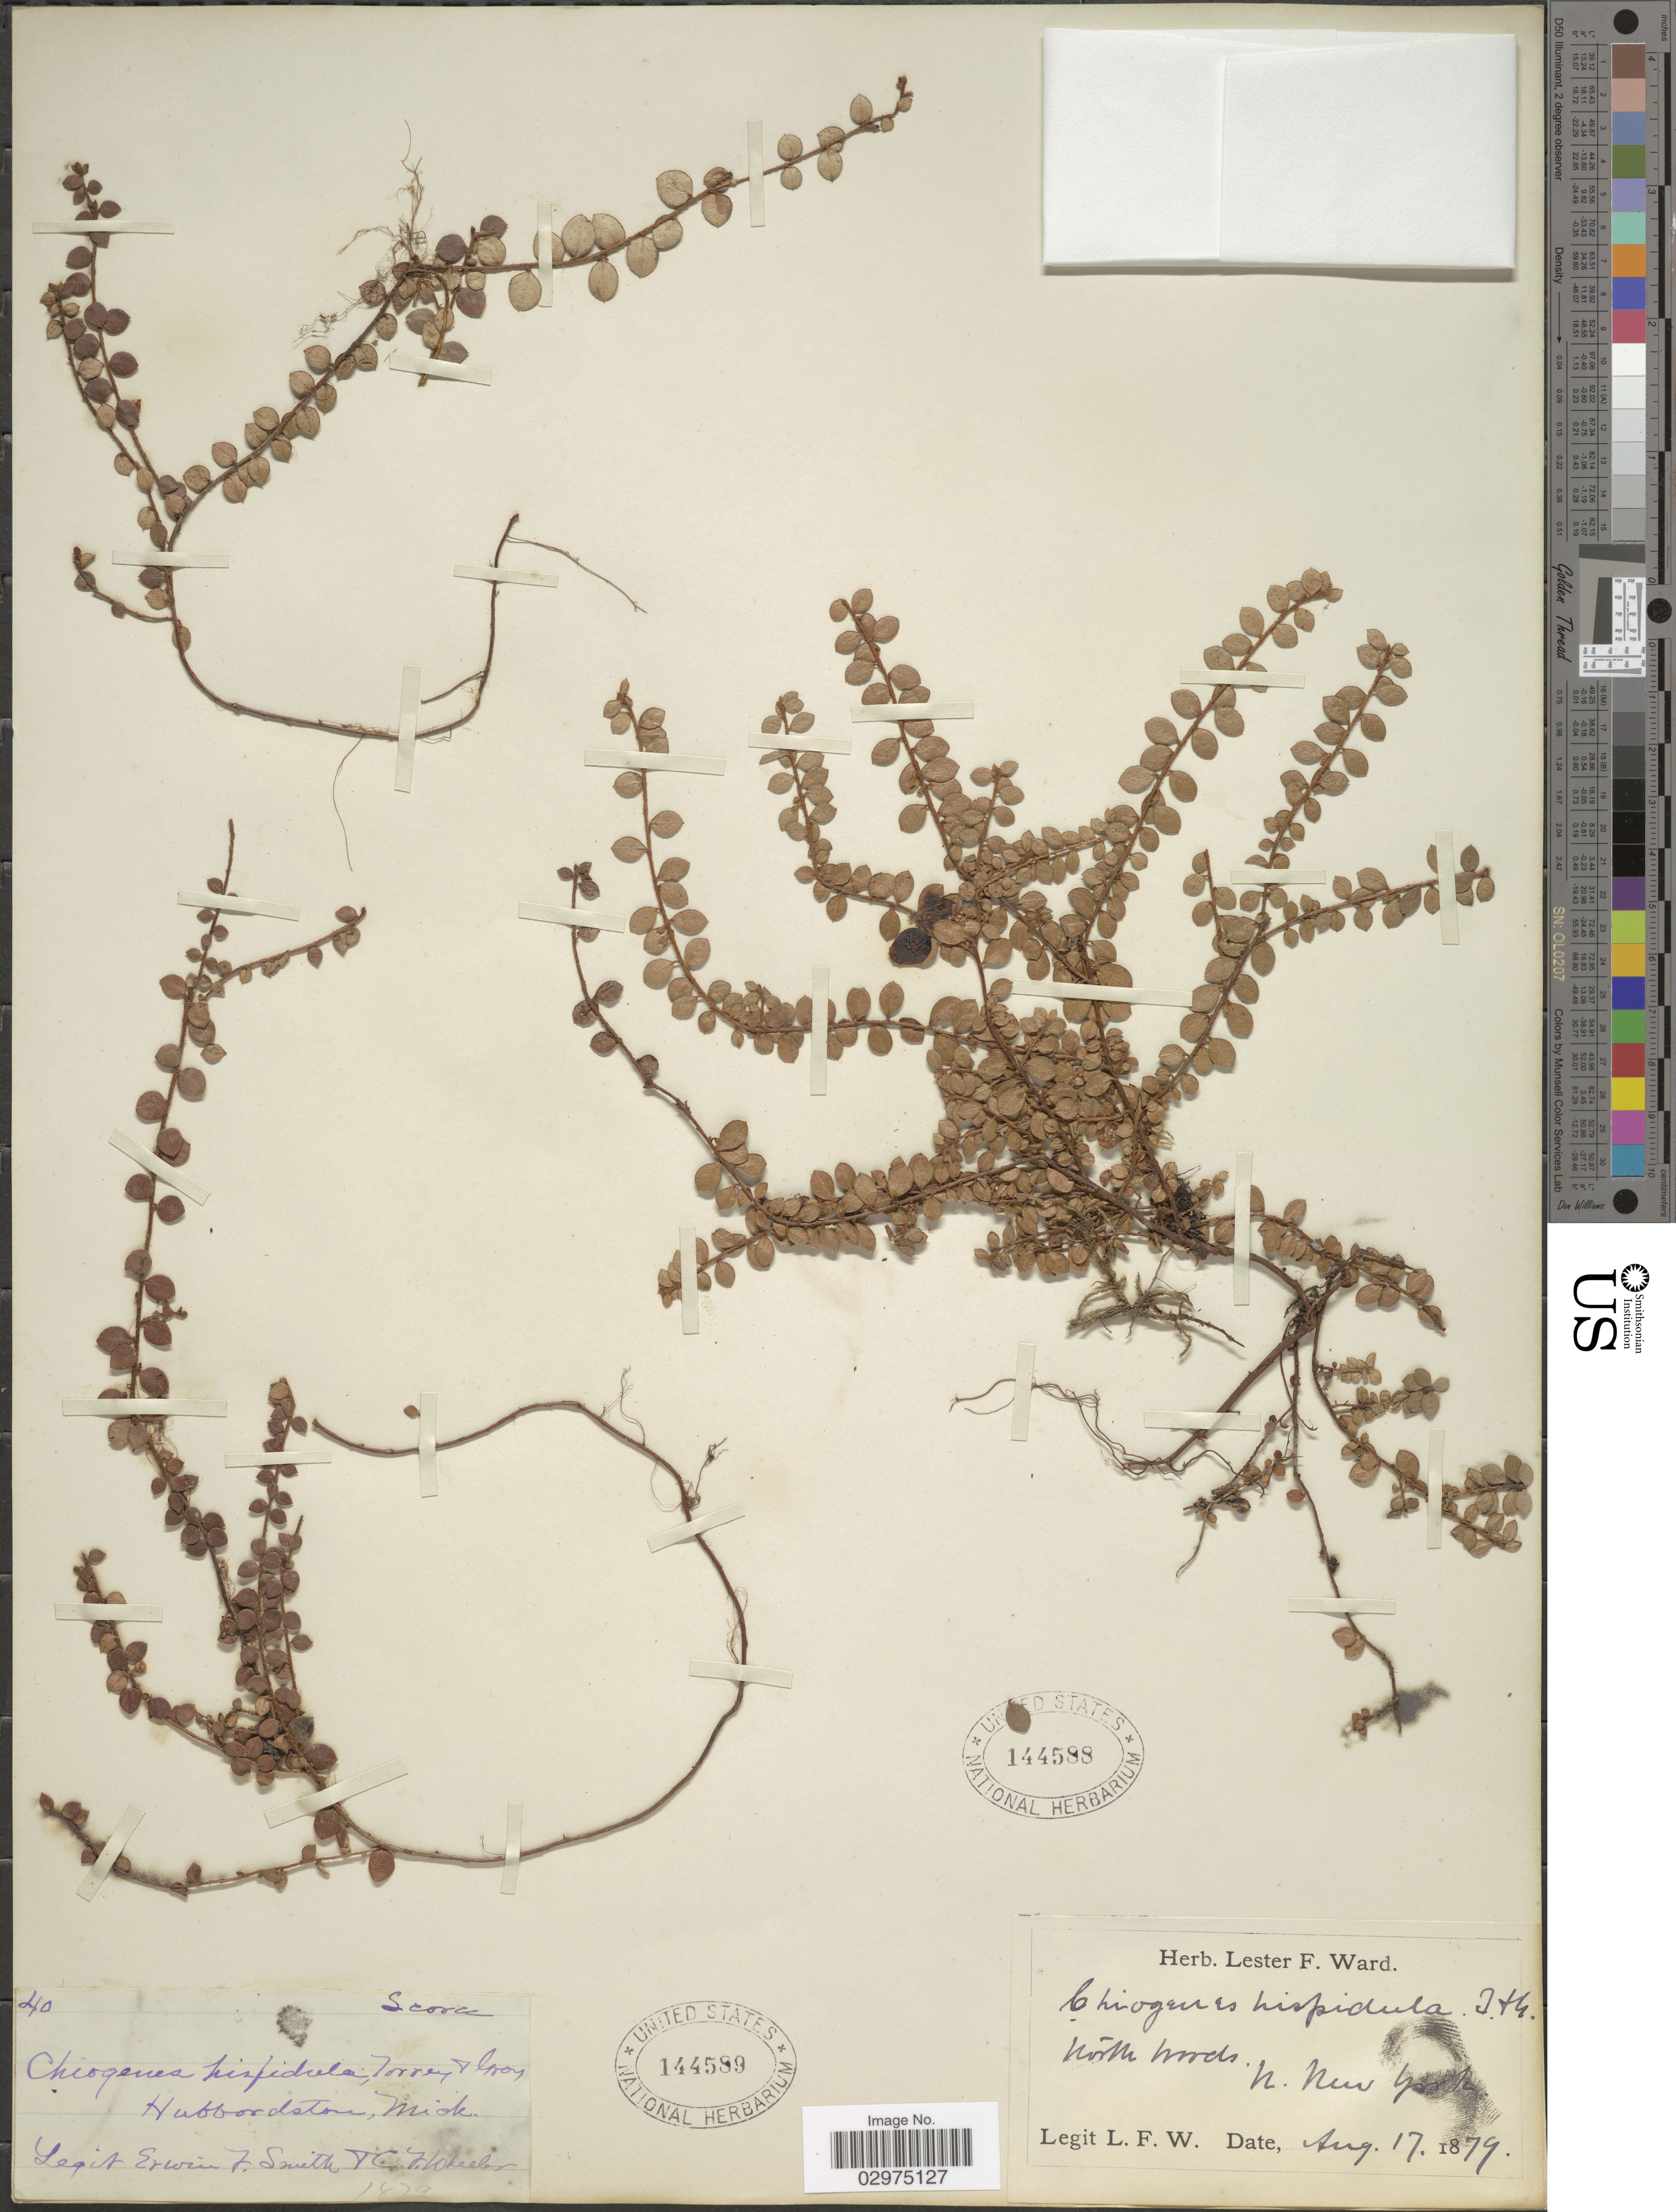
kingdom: Plantae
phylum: Tracheophyta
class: Magnoliopsida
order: Ericales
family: Ericaceae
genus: Gaultheria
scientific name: Gaultheria hispidula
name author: (L.) Muhl. ex Bigelow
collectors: E. F. Smith & C. Wheeler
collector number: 40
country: United States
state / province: Michigan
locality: Hubbordston.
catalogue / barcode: US 144589